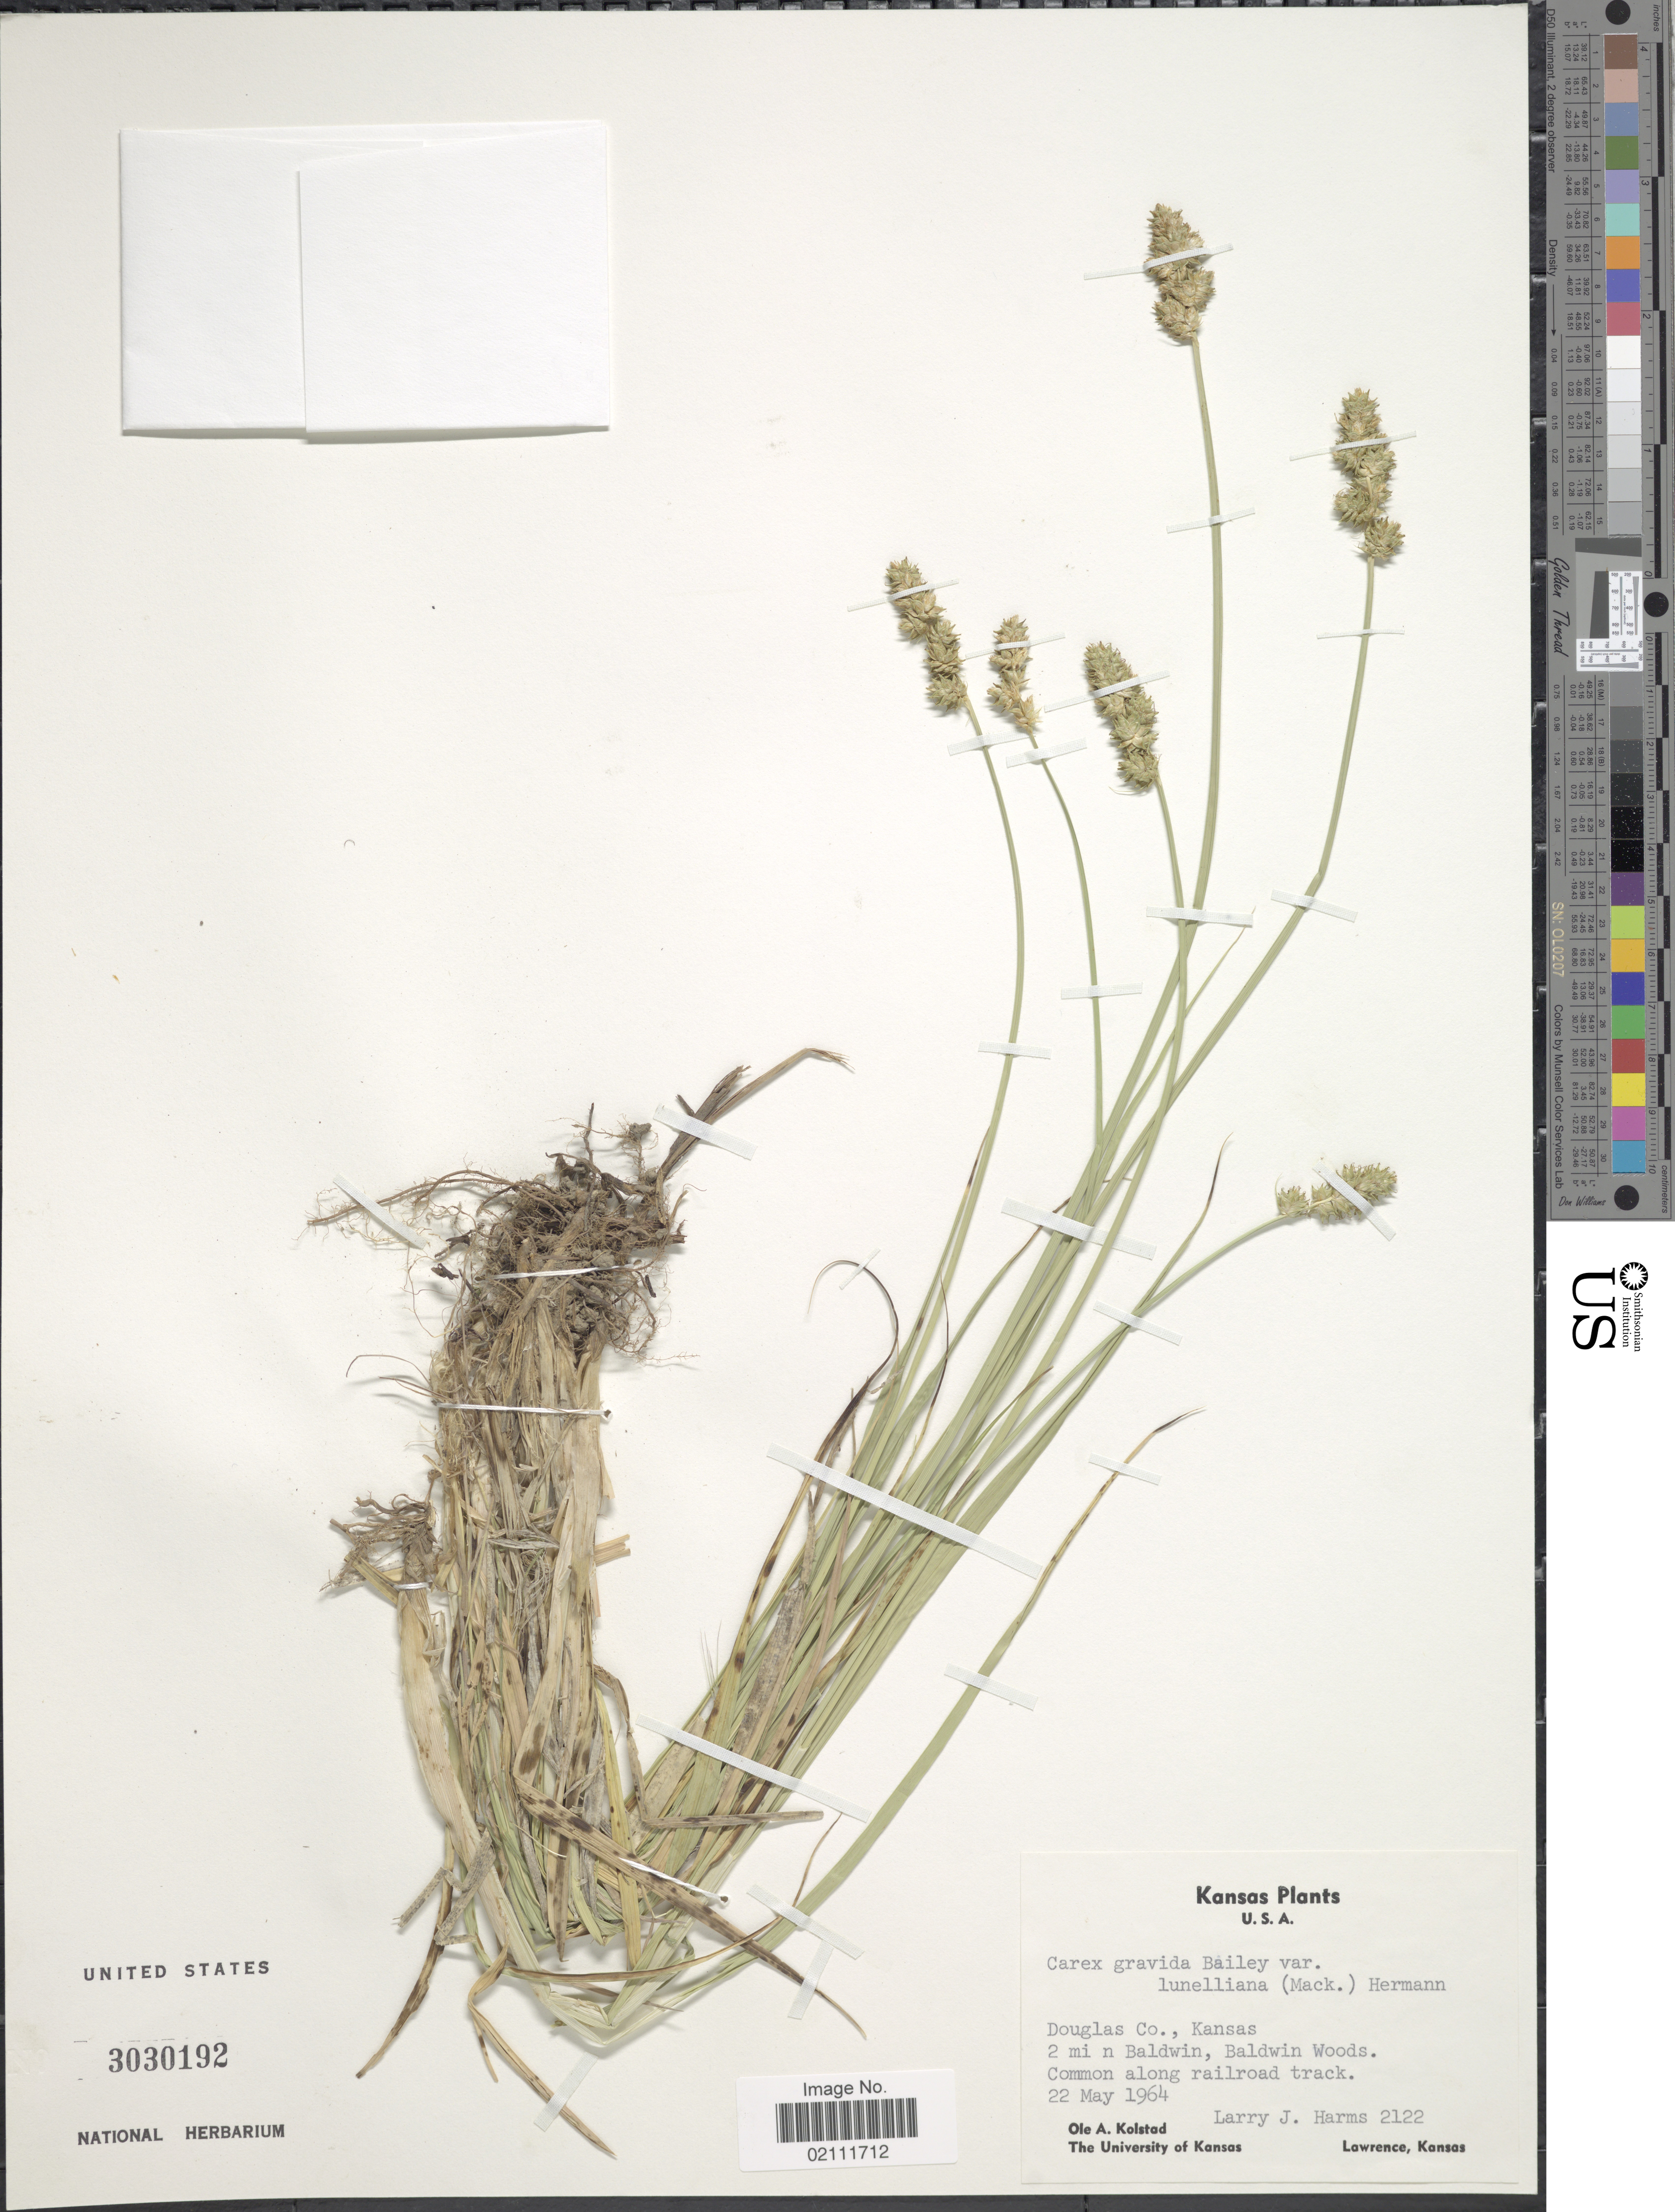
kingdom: Plantae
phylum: Tracheophyta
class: Liliopsida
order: Poales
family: Cyperaceae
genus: Carex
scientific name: Carex gravida var. lunelliana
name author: (Mack.) F.J. Herm.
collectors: O. Kolstad & L. Harms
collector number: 2122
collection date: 1964-05-22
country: United States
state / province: Kansas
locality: Douglas Co., 2 mi n Baldwin Woods, common along railroad track.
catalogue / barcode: US 3030192